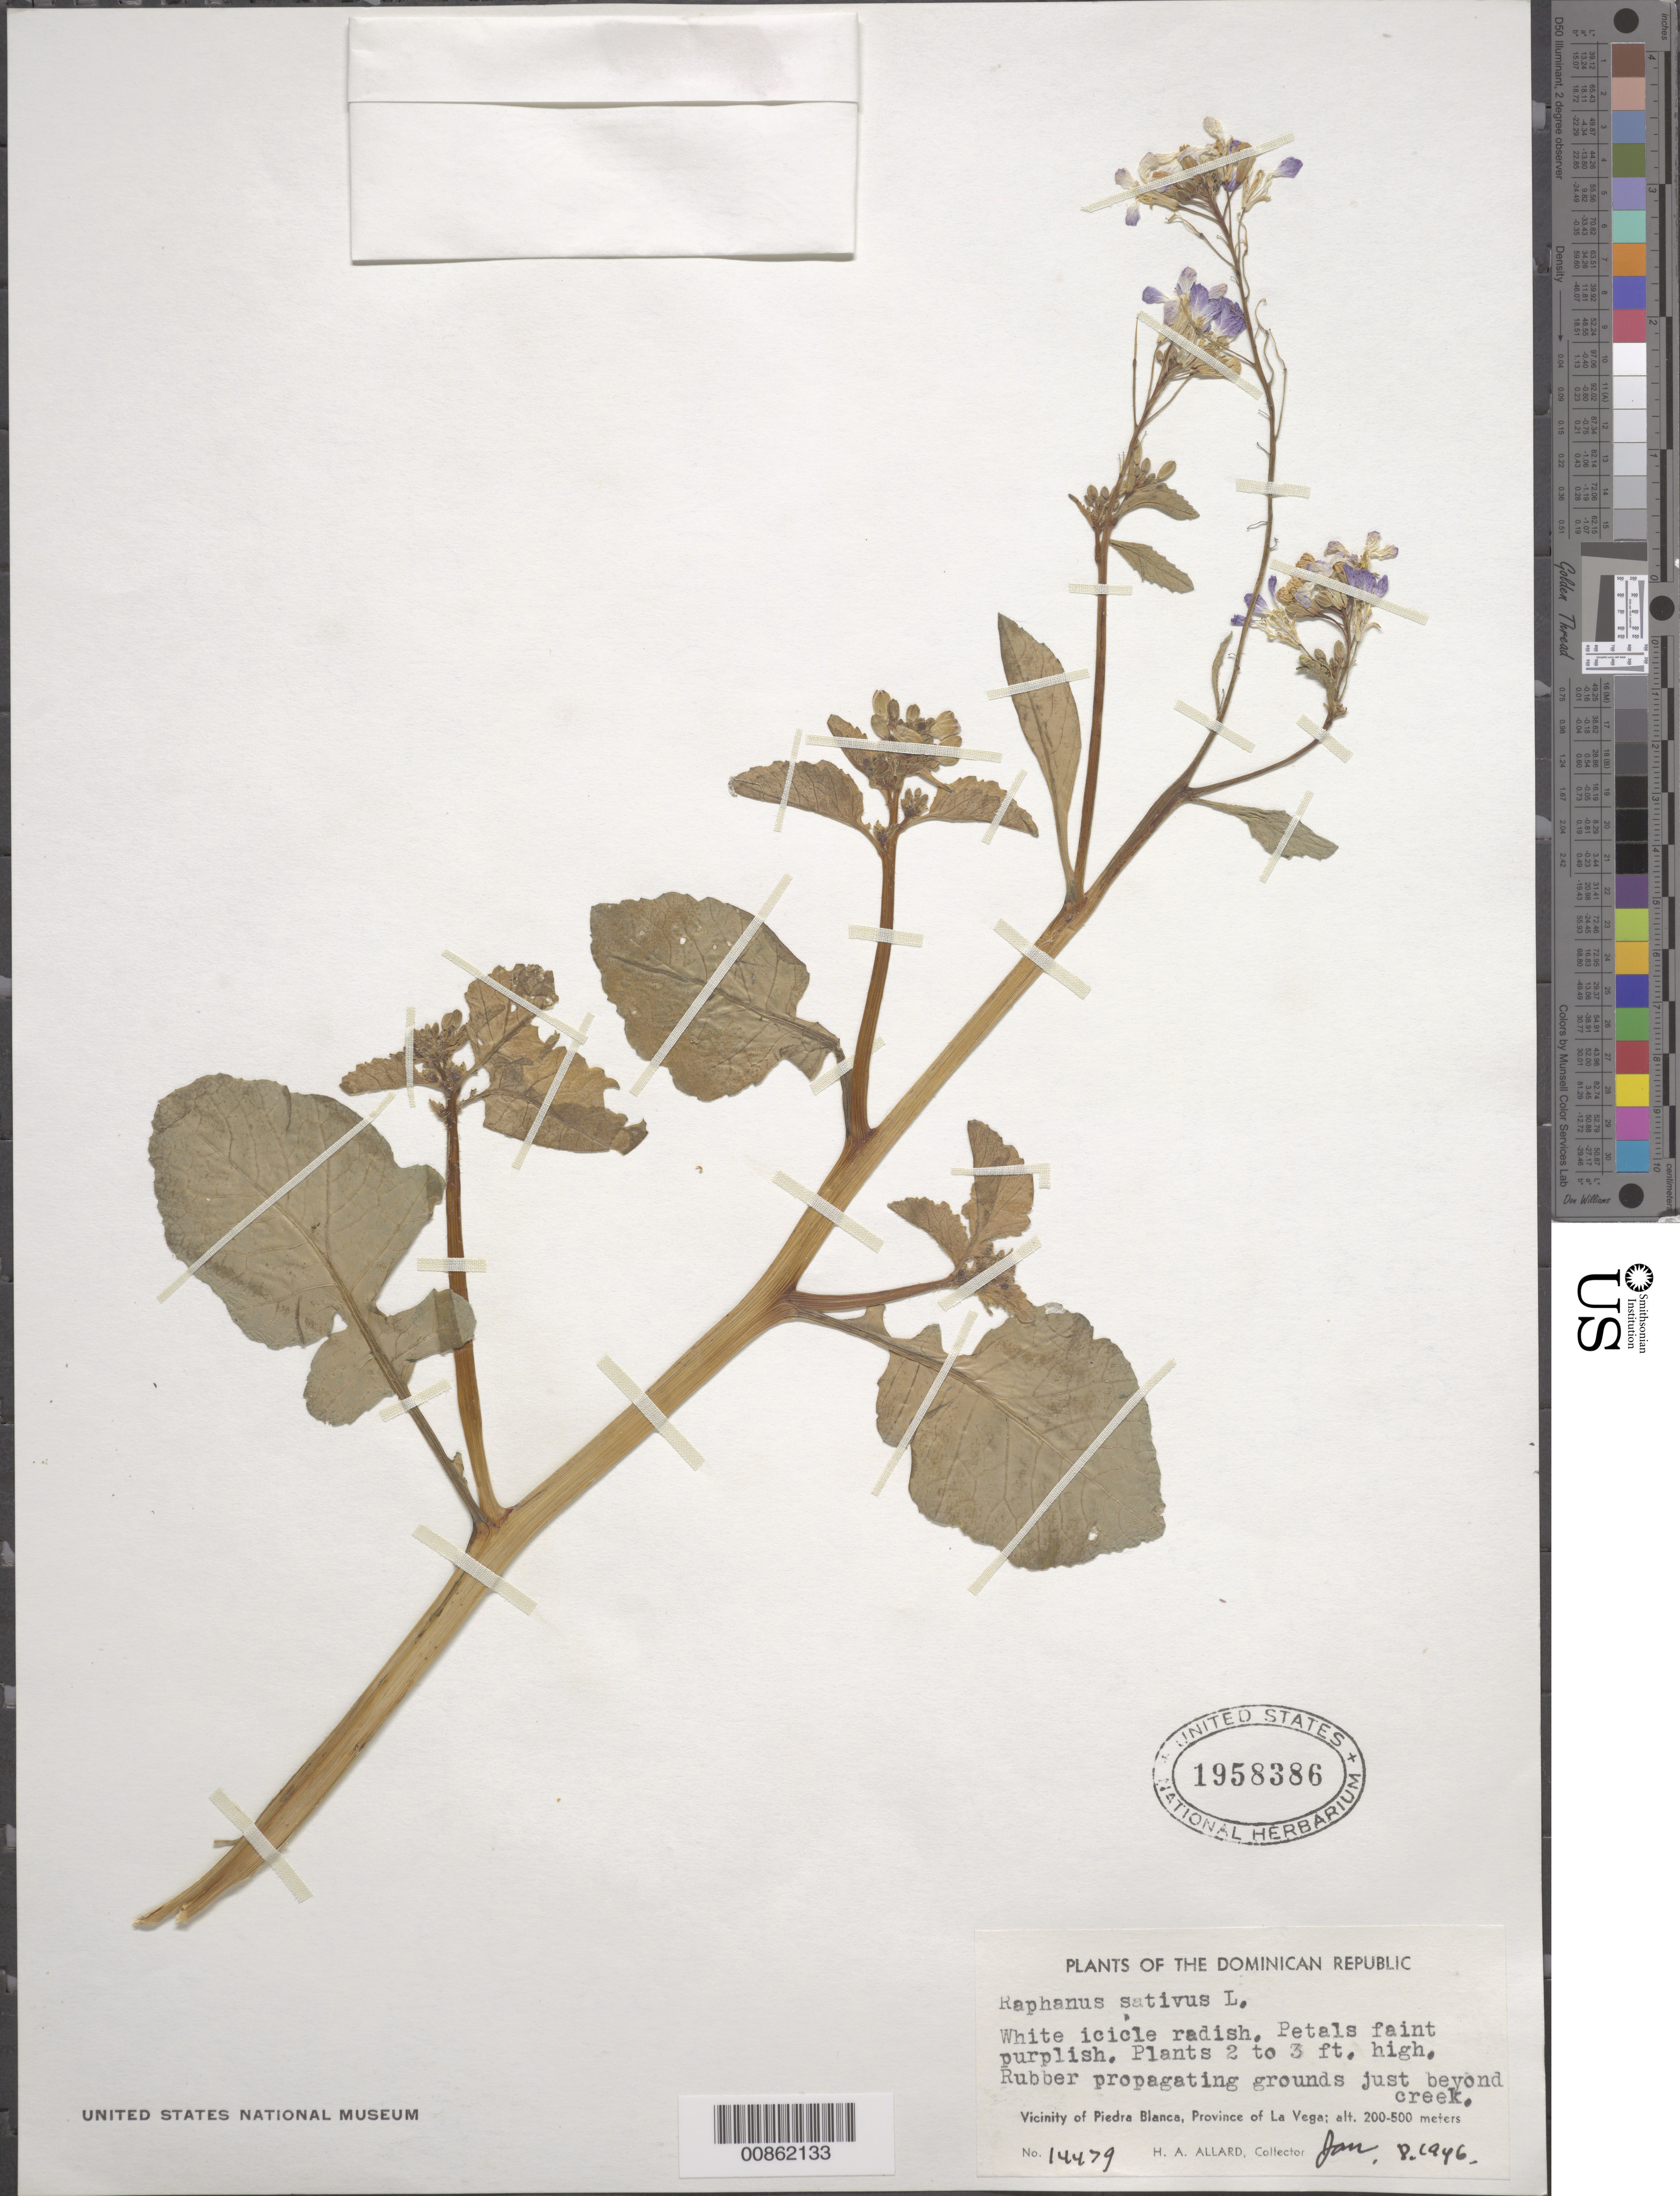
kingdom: Plantae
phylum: Tracheophyta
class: Magnoliopsida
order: Brassicales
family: Brassicaceae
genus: Raphanus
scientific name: Raphanus sativus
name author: L.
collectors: H. A. Allard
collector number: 14479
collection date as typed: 08 Jan 1946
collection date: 1946-01-08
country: Dominican Republic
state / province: La Vega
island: Hispaniola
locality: Vicinity of Piedra Blanca. Just beyond creek.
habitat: Rubber propagating grounds just beyond creek.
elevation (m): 200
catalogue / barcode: US 1958386